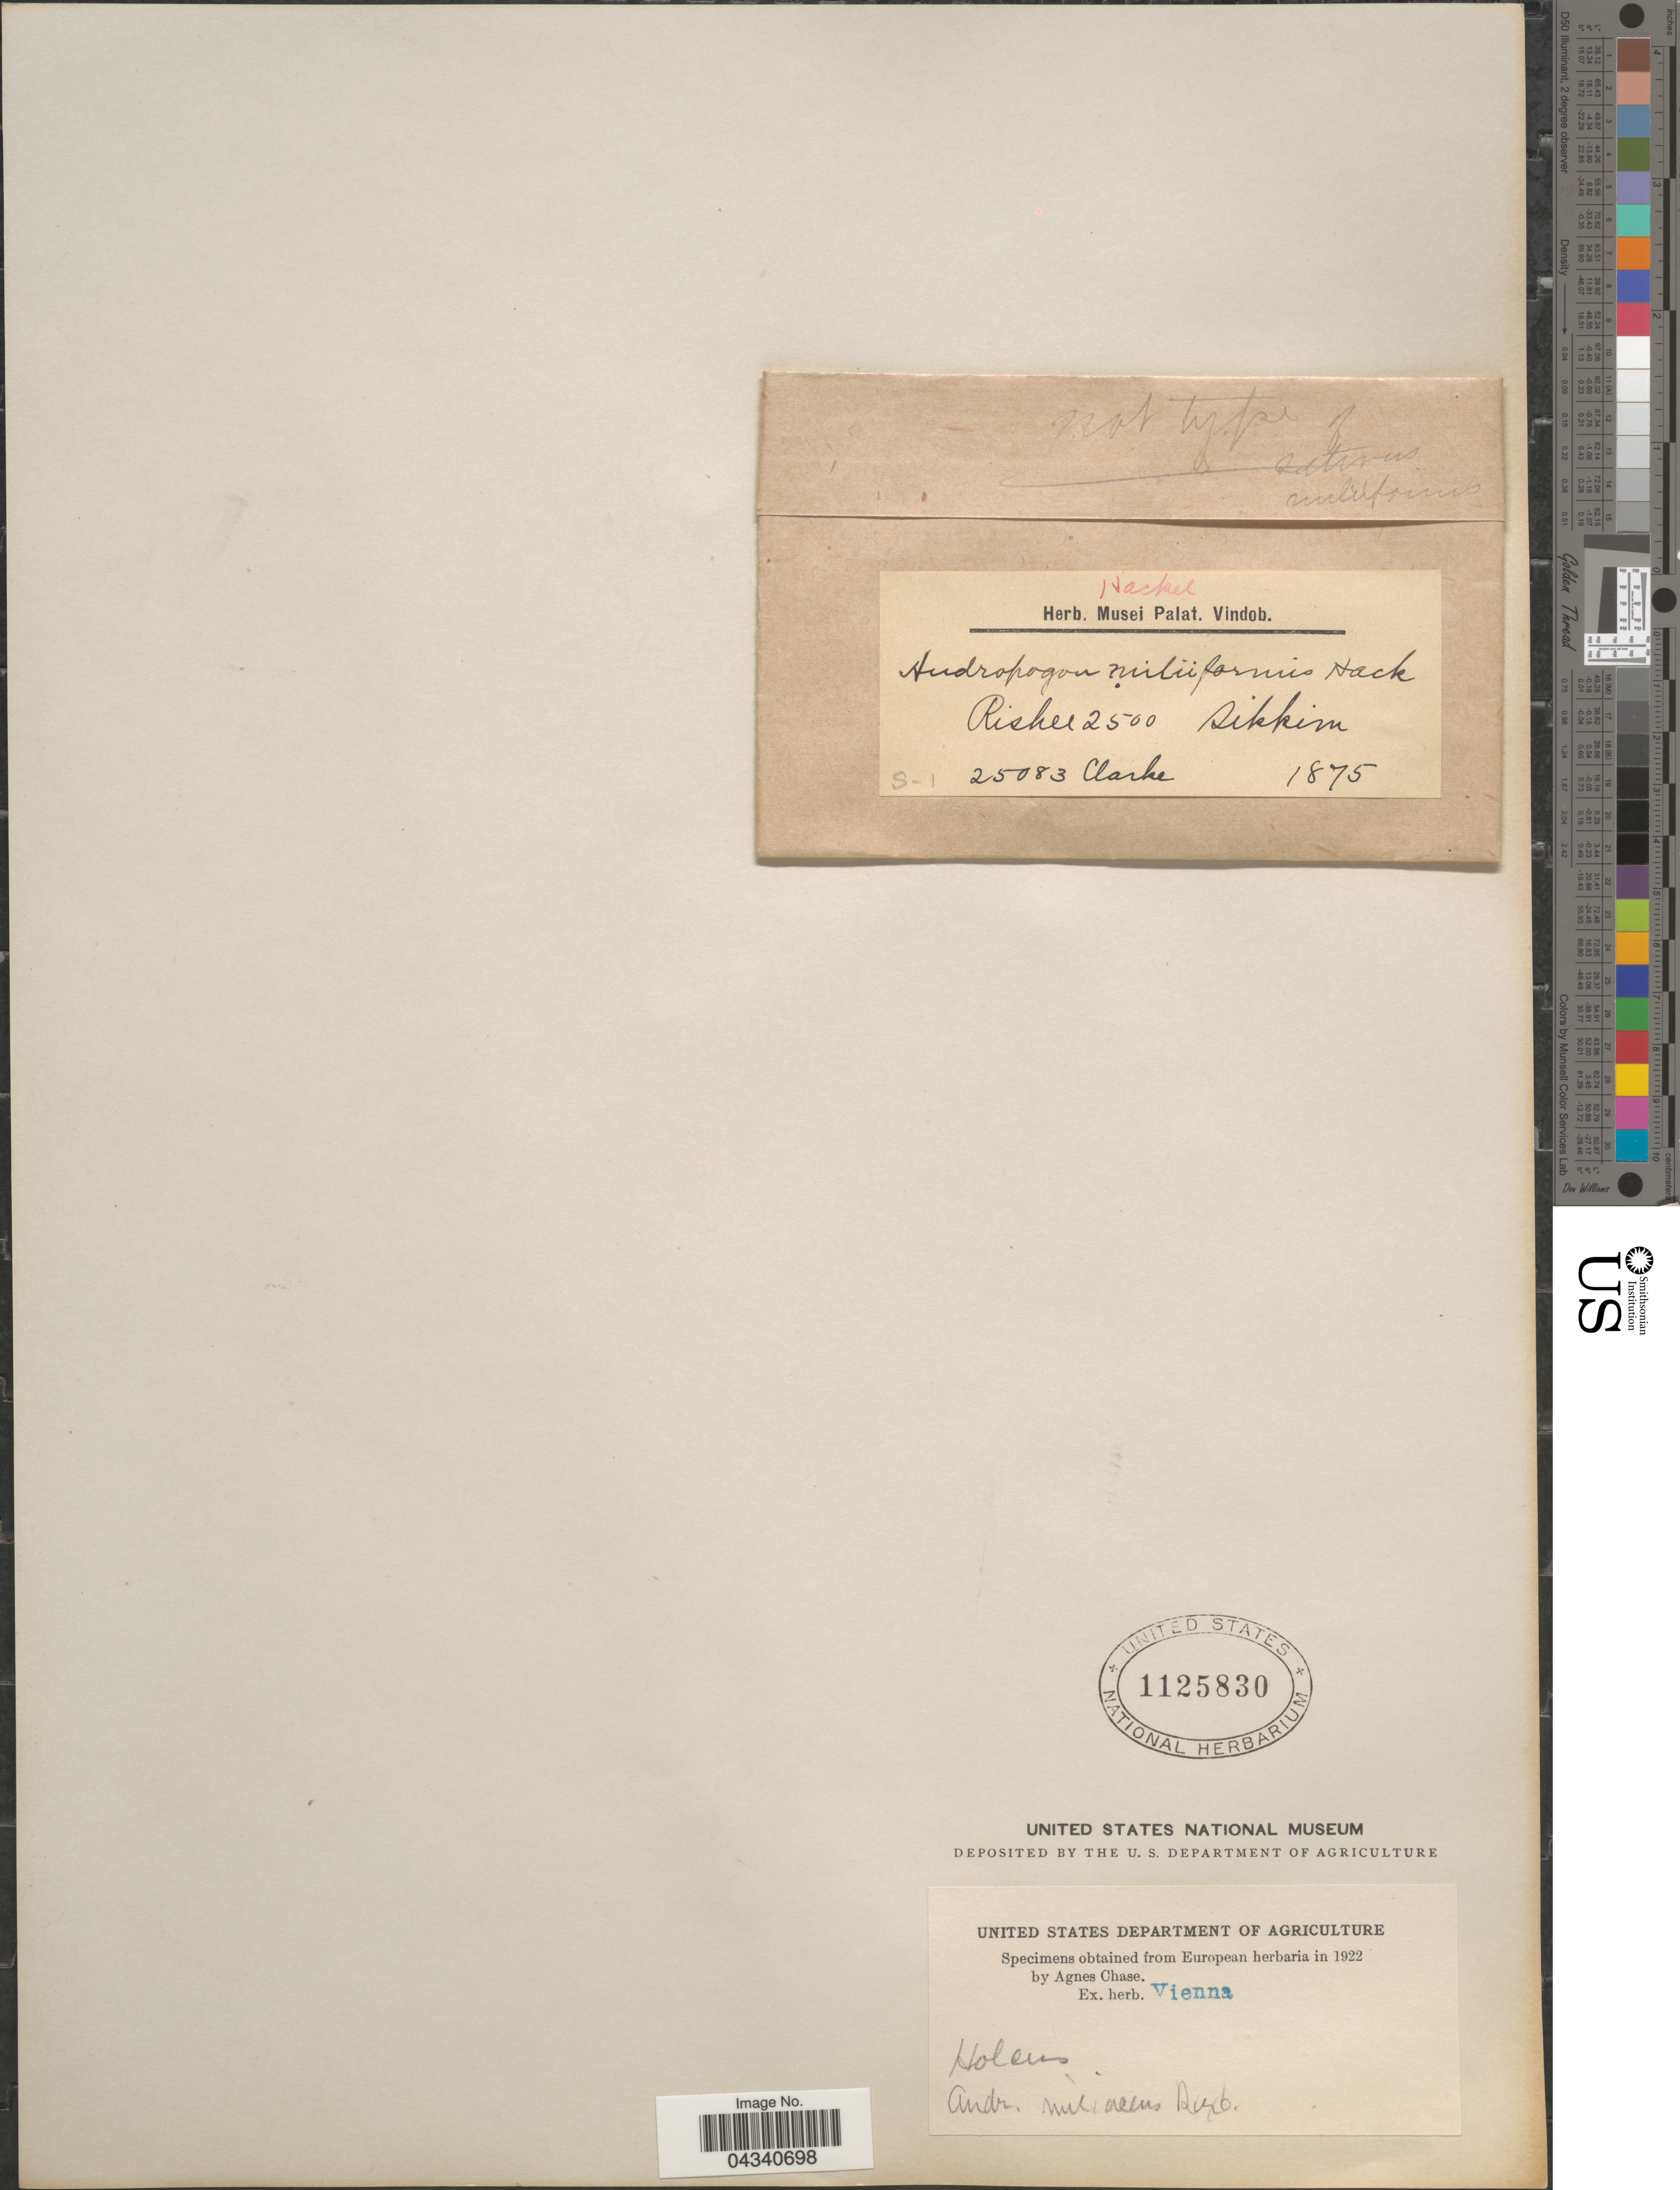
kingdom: Plantae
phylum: Tracheophyta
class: Liliopsida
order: Poales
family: Poaceae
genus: Sorghum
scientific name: Sorghum bicolor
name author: (L.) Moench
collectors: Clarke, --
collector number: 25083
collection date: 1875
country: India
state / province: Sikkim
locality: Rishel.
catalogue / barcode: US 1125830